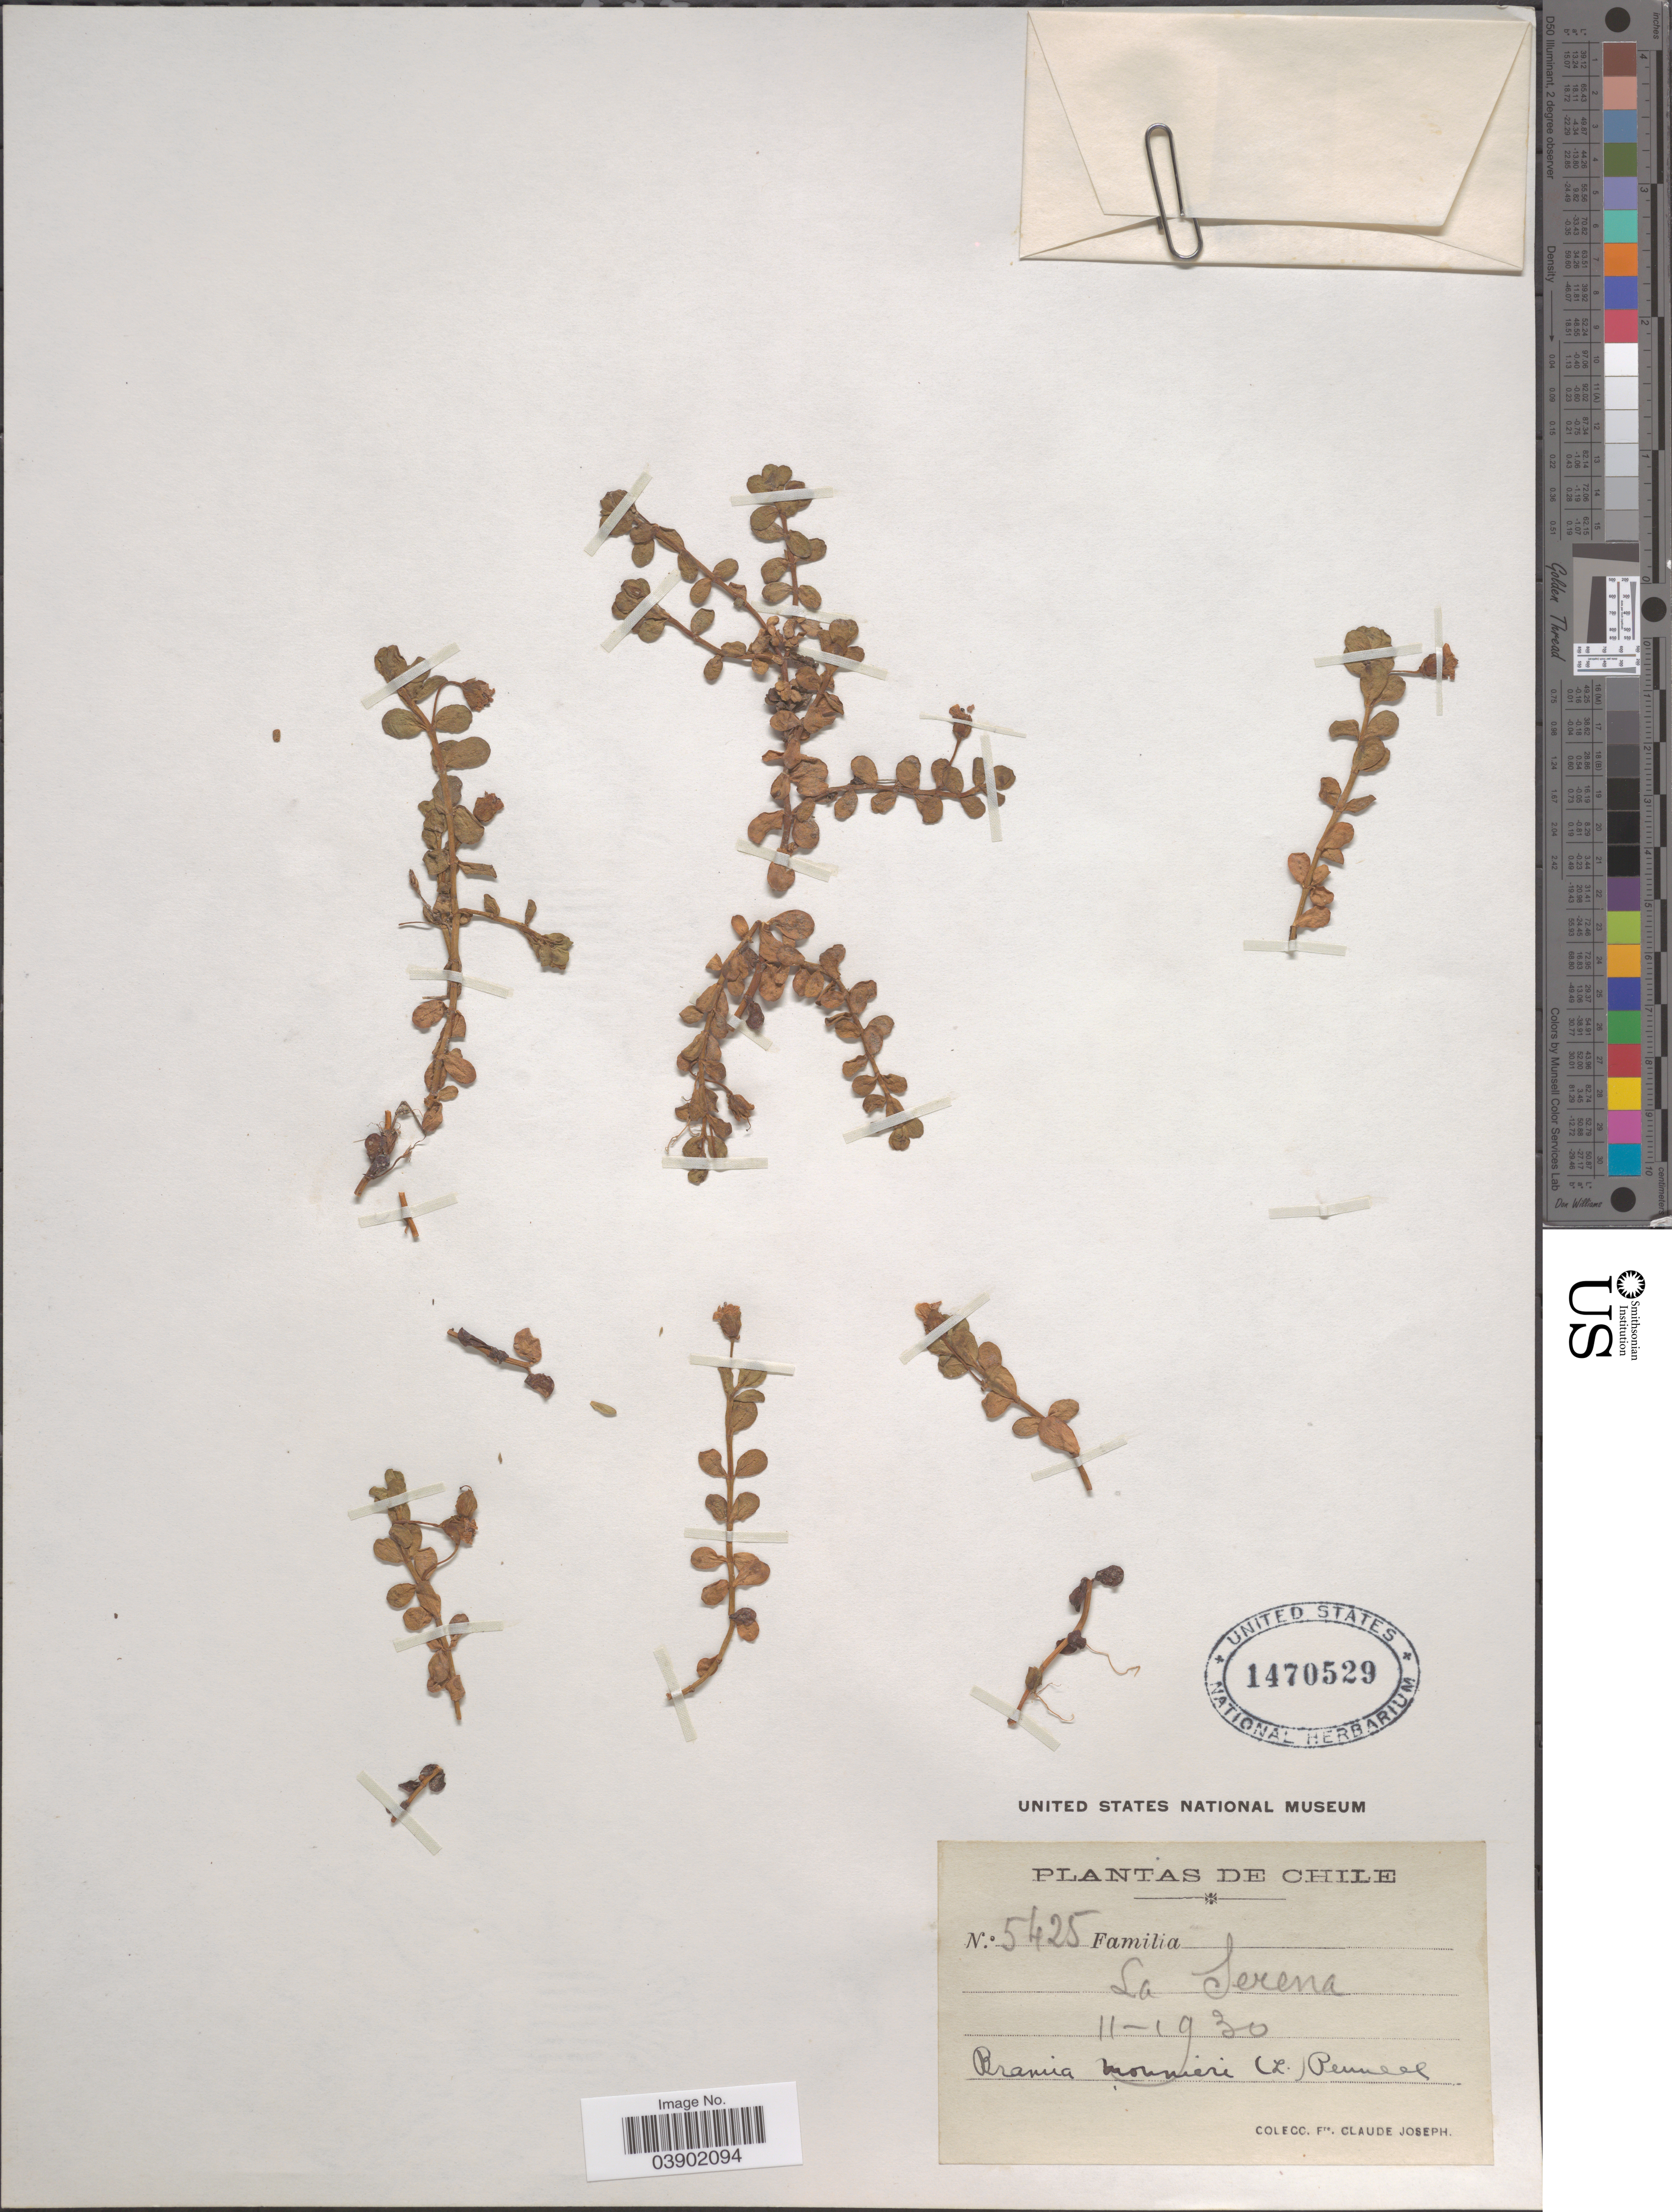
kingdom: Plantae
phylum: Tracheophyta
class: Magnoliopsida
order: Lamiales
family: Plantaginaceae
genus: Bacopa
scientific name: Bacopa monnieri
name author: (L.) Pennell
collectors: Bro. Claude-Joseph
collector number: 5425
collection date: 1930-02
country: Chile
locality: La Serena.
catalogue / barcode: US 1470529